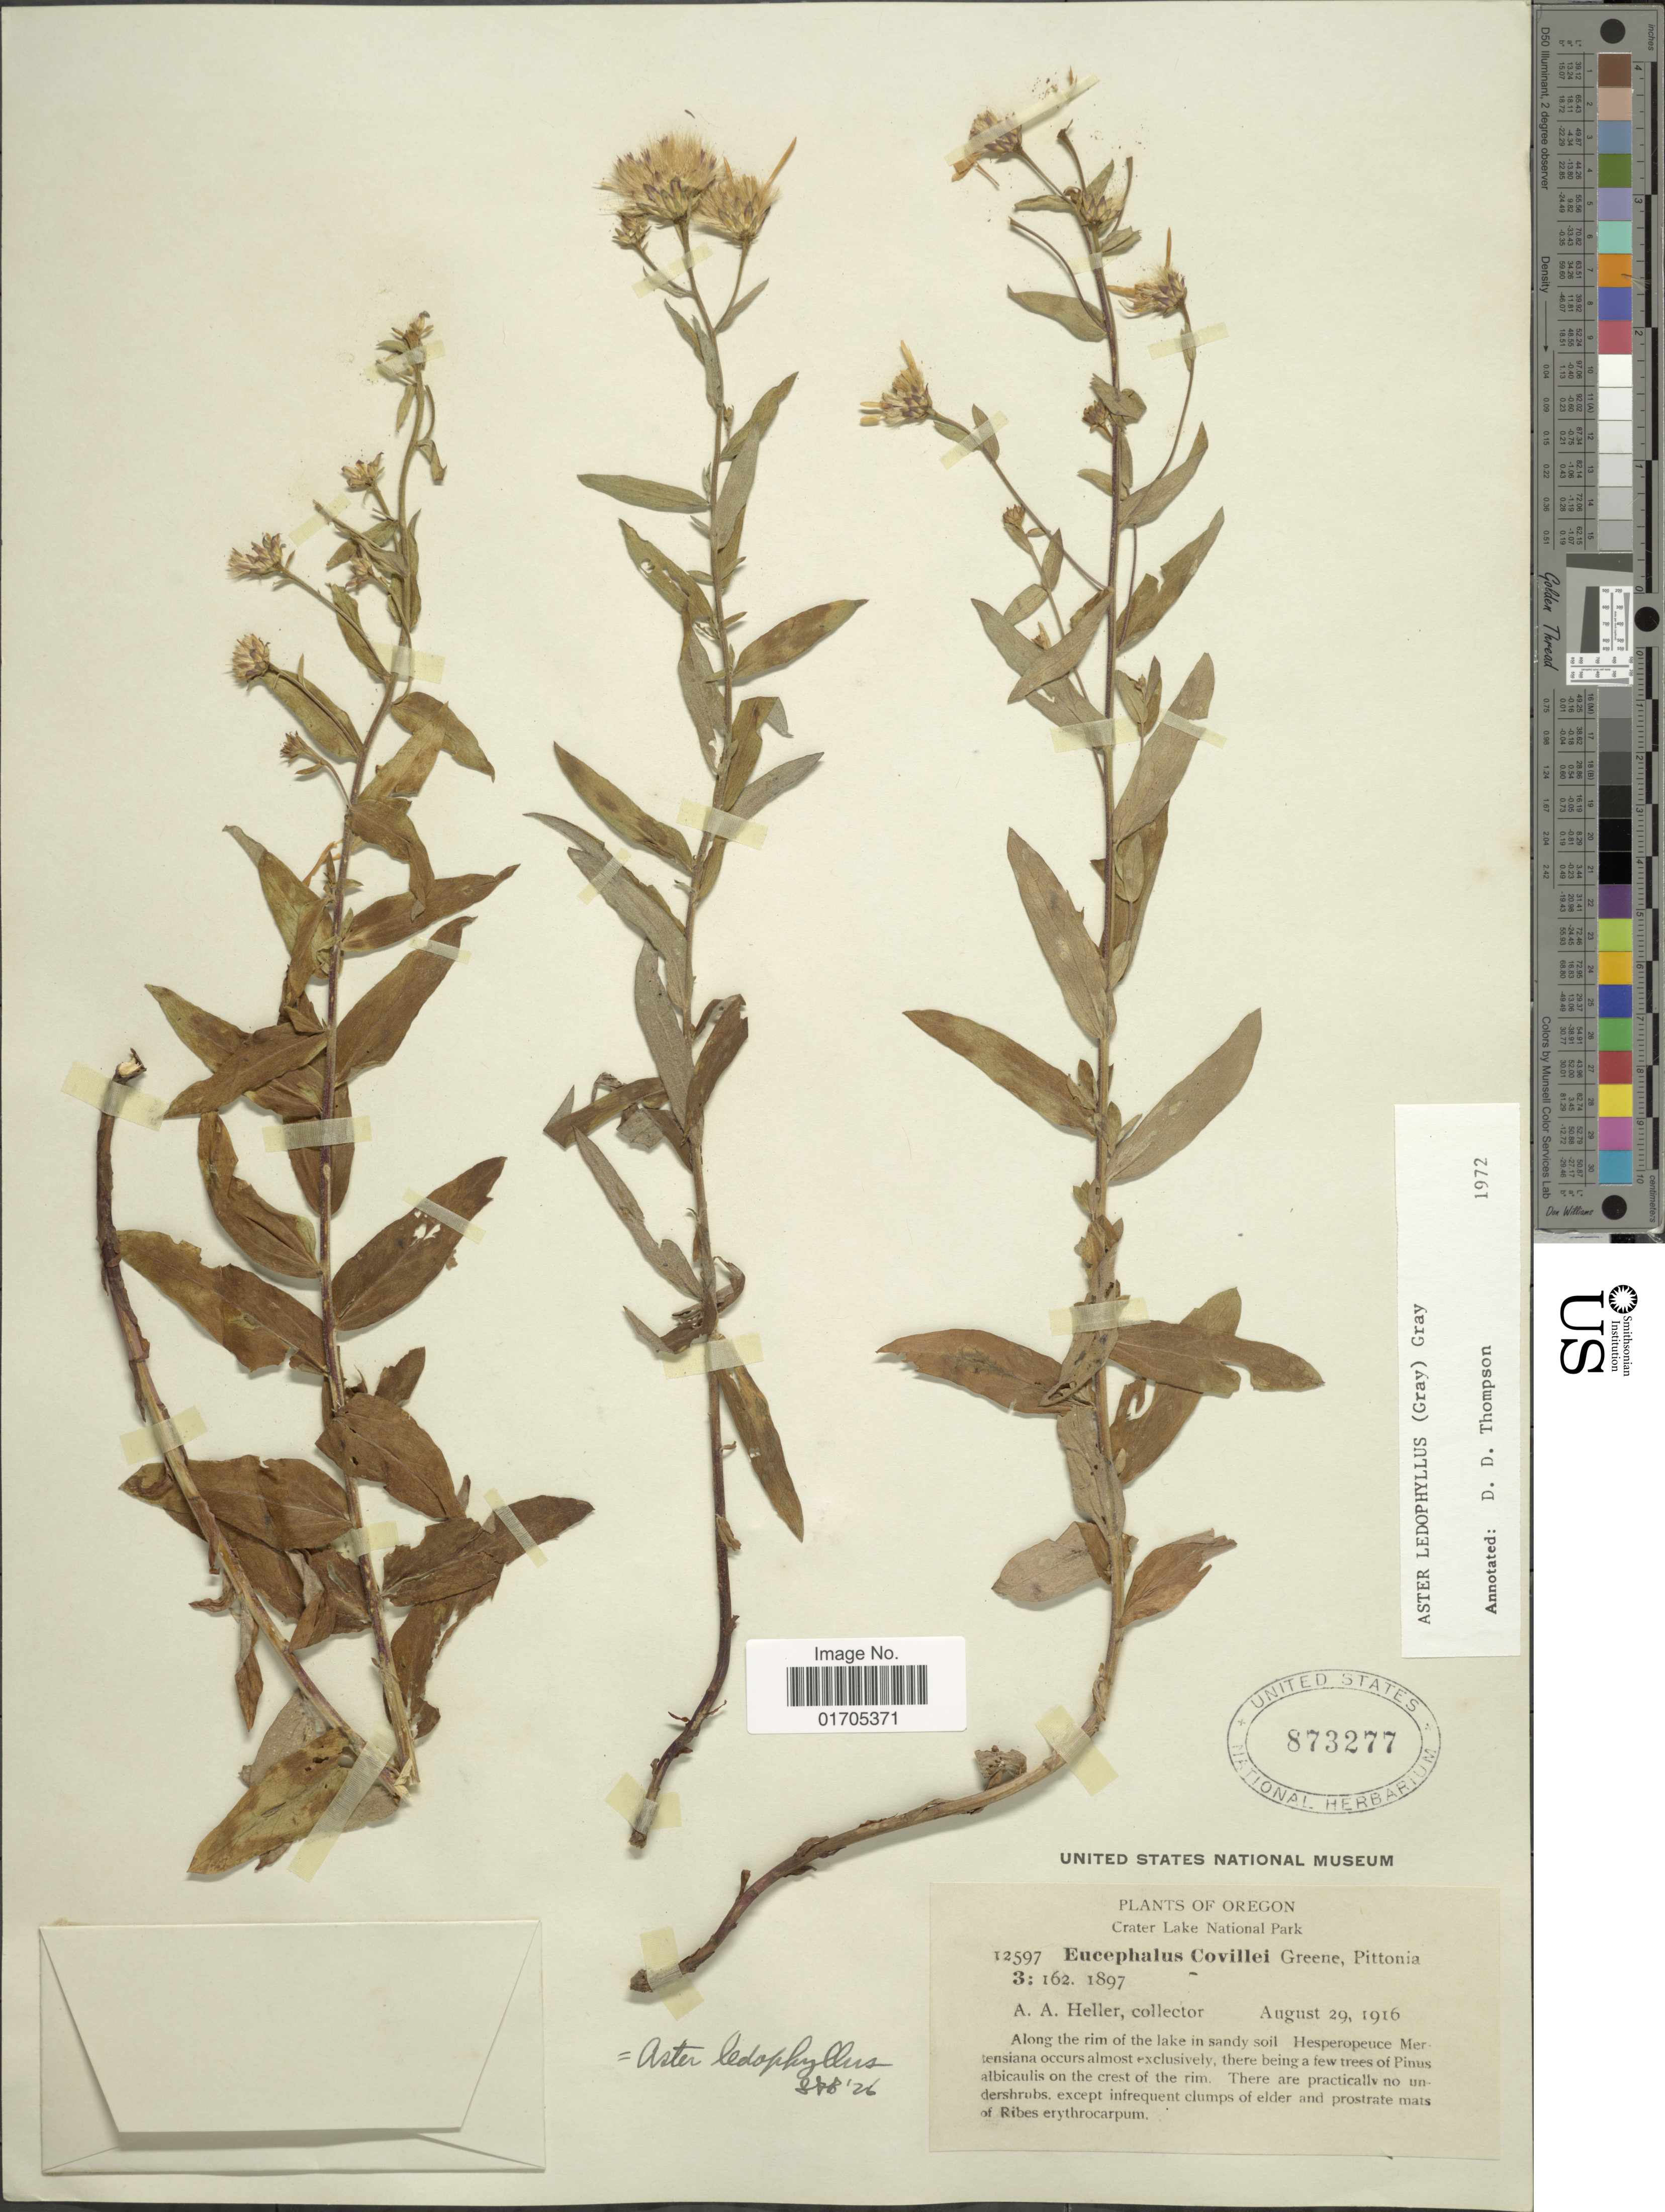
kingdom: Plantae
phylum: Tracheophyta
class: Magnoliopsida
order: Asterales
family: Asteraceae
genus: Eucephalus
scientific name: Eucephalus ledophyllus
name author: (A. Gray) Greene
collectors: A. A. Heller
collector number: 12597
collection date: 1916-08-29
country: United States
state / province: Oregon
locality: Oregon. Crater Lake National Park. Along the rim of the lake in sandy soil.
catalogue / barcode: US 873277